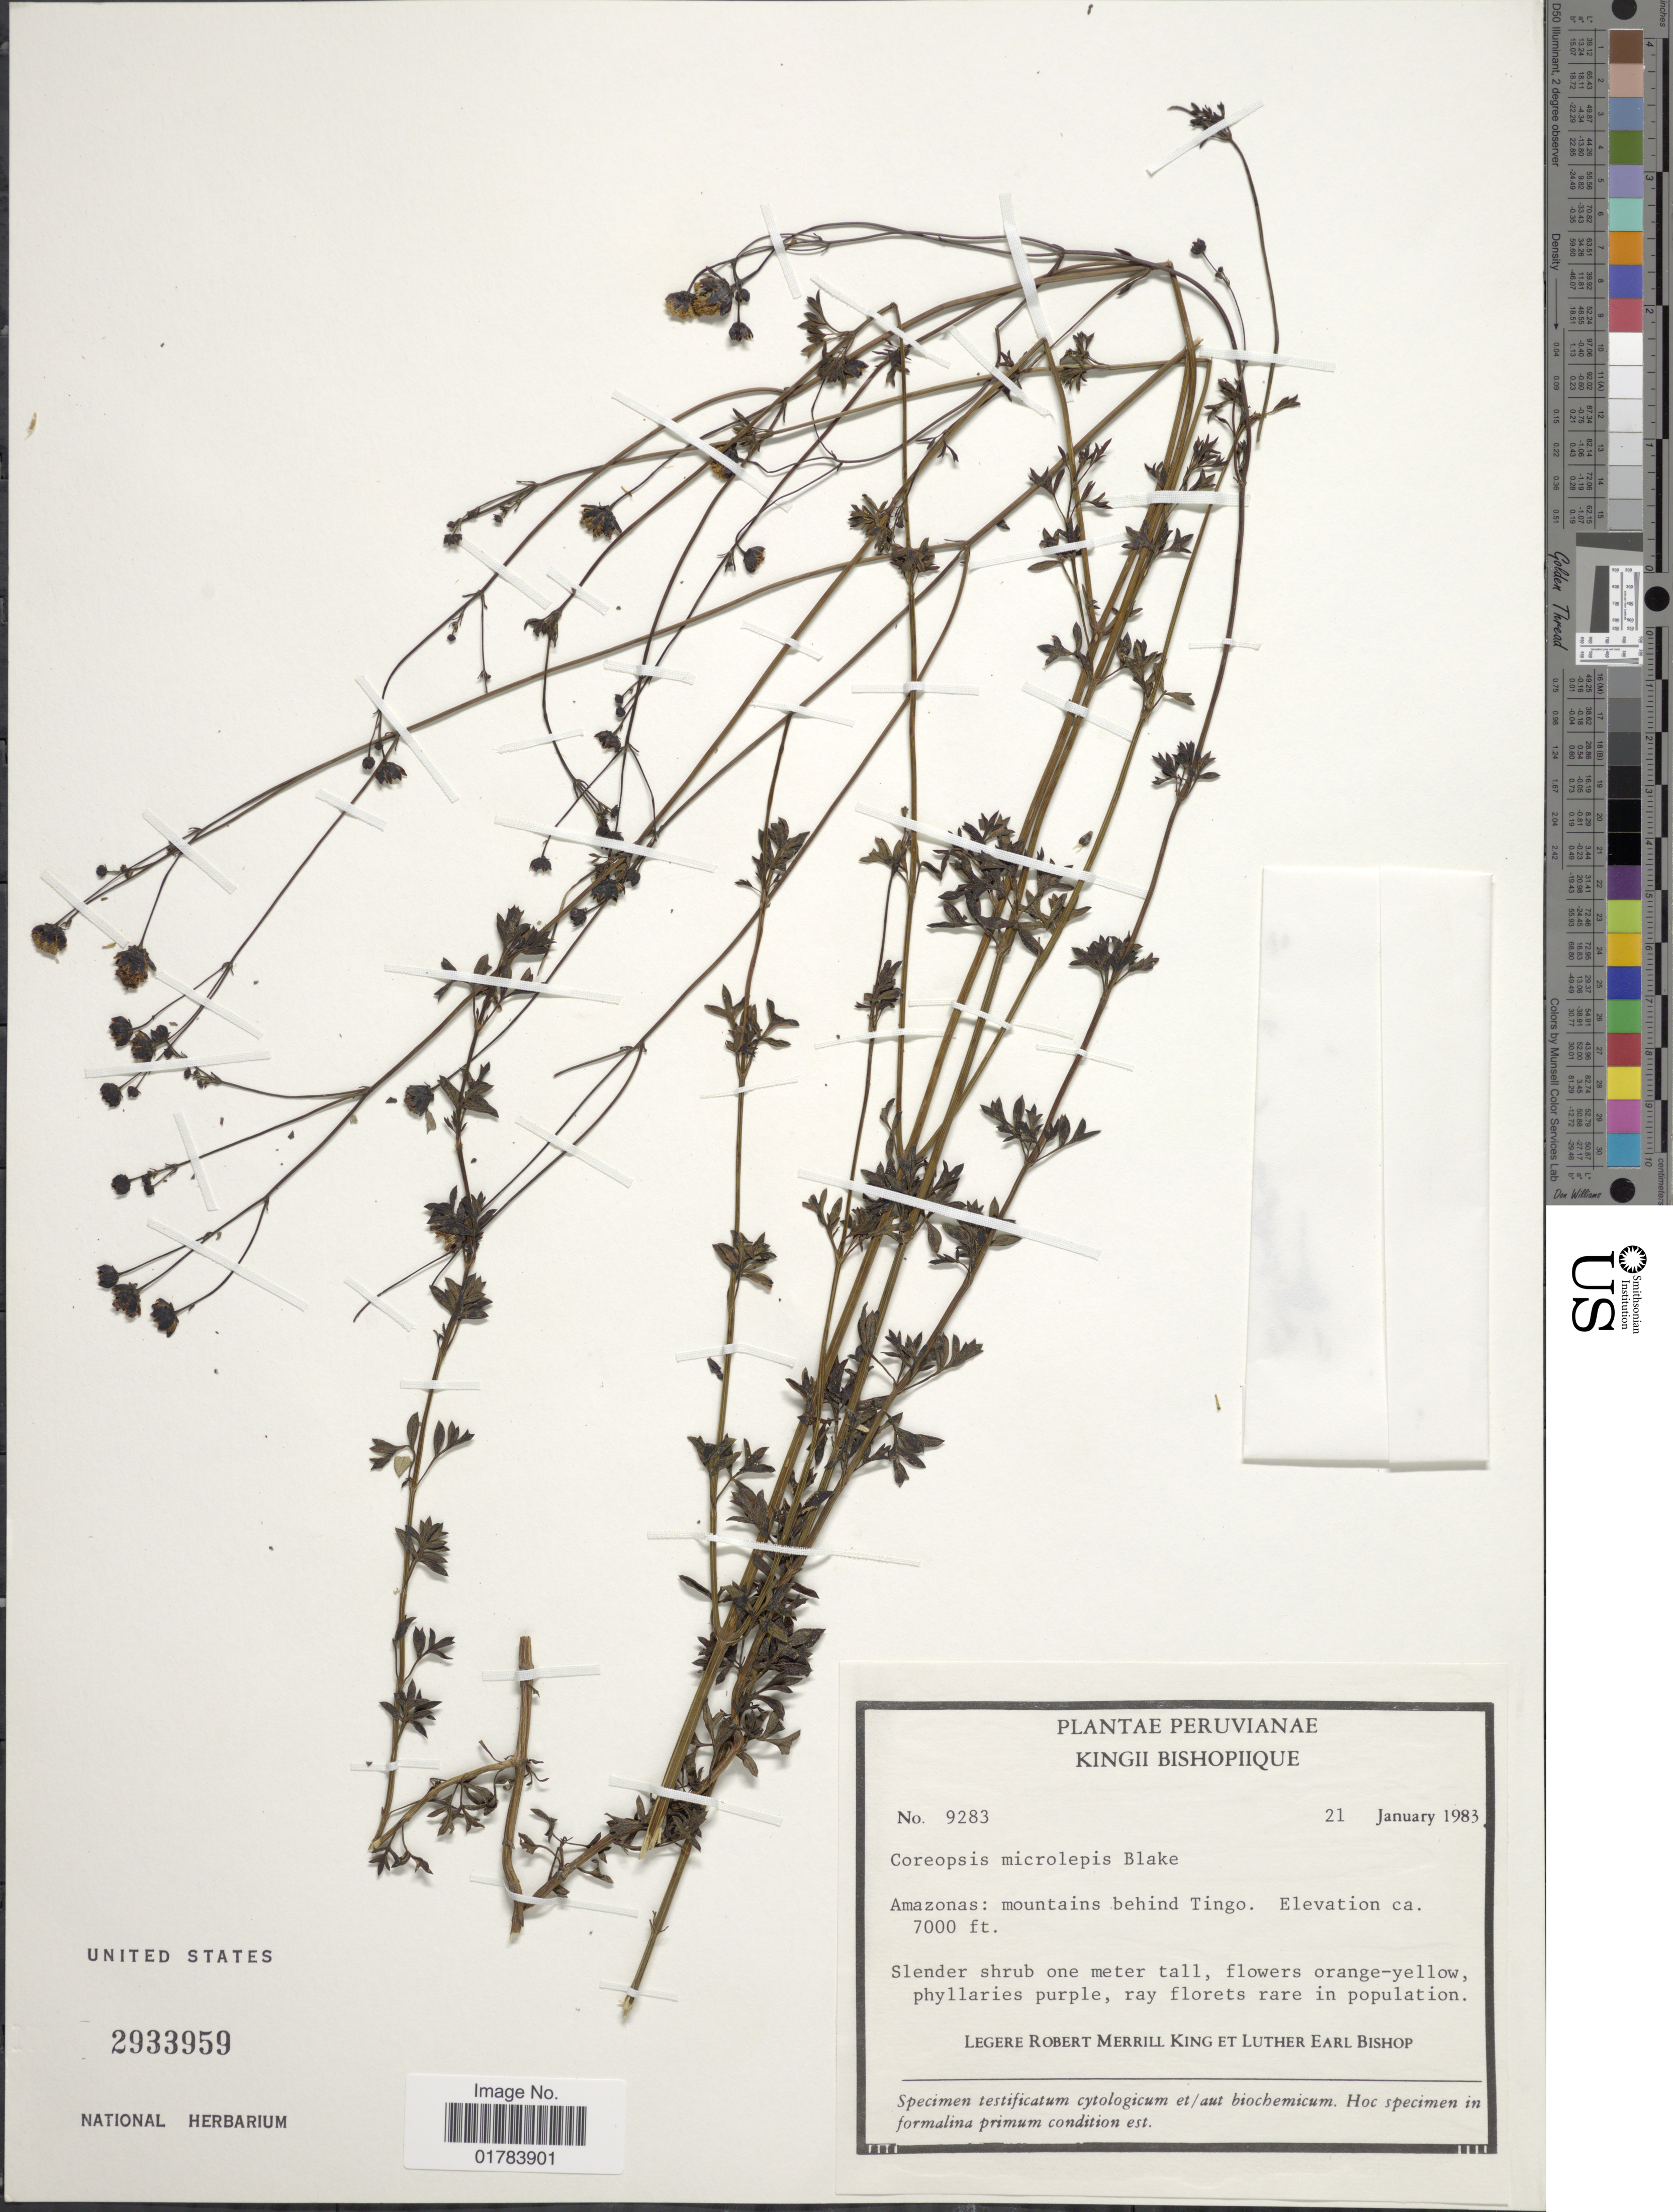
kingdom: Plantae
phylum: Tracheophyta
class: Magnoliopsida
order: Asterales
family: Asteraceae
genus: Coreopsis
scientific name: Coreopsis microlepis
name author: S.F. Blake & Sherff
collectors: R. M. King & L. E. Bishop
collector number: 9283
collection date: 1983-01-21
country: Peru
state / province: Amazonas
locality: Mountains behind Tingo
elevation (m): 2134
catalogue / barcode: US 2933959